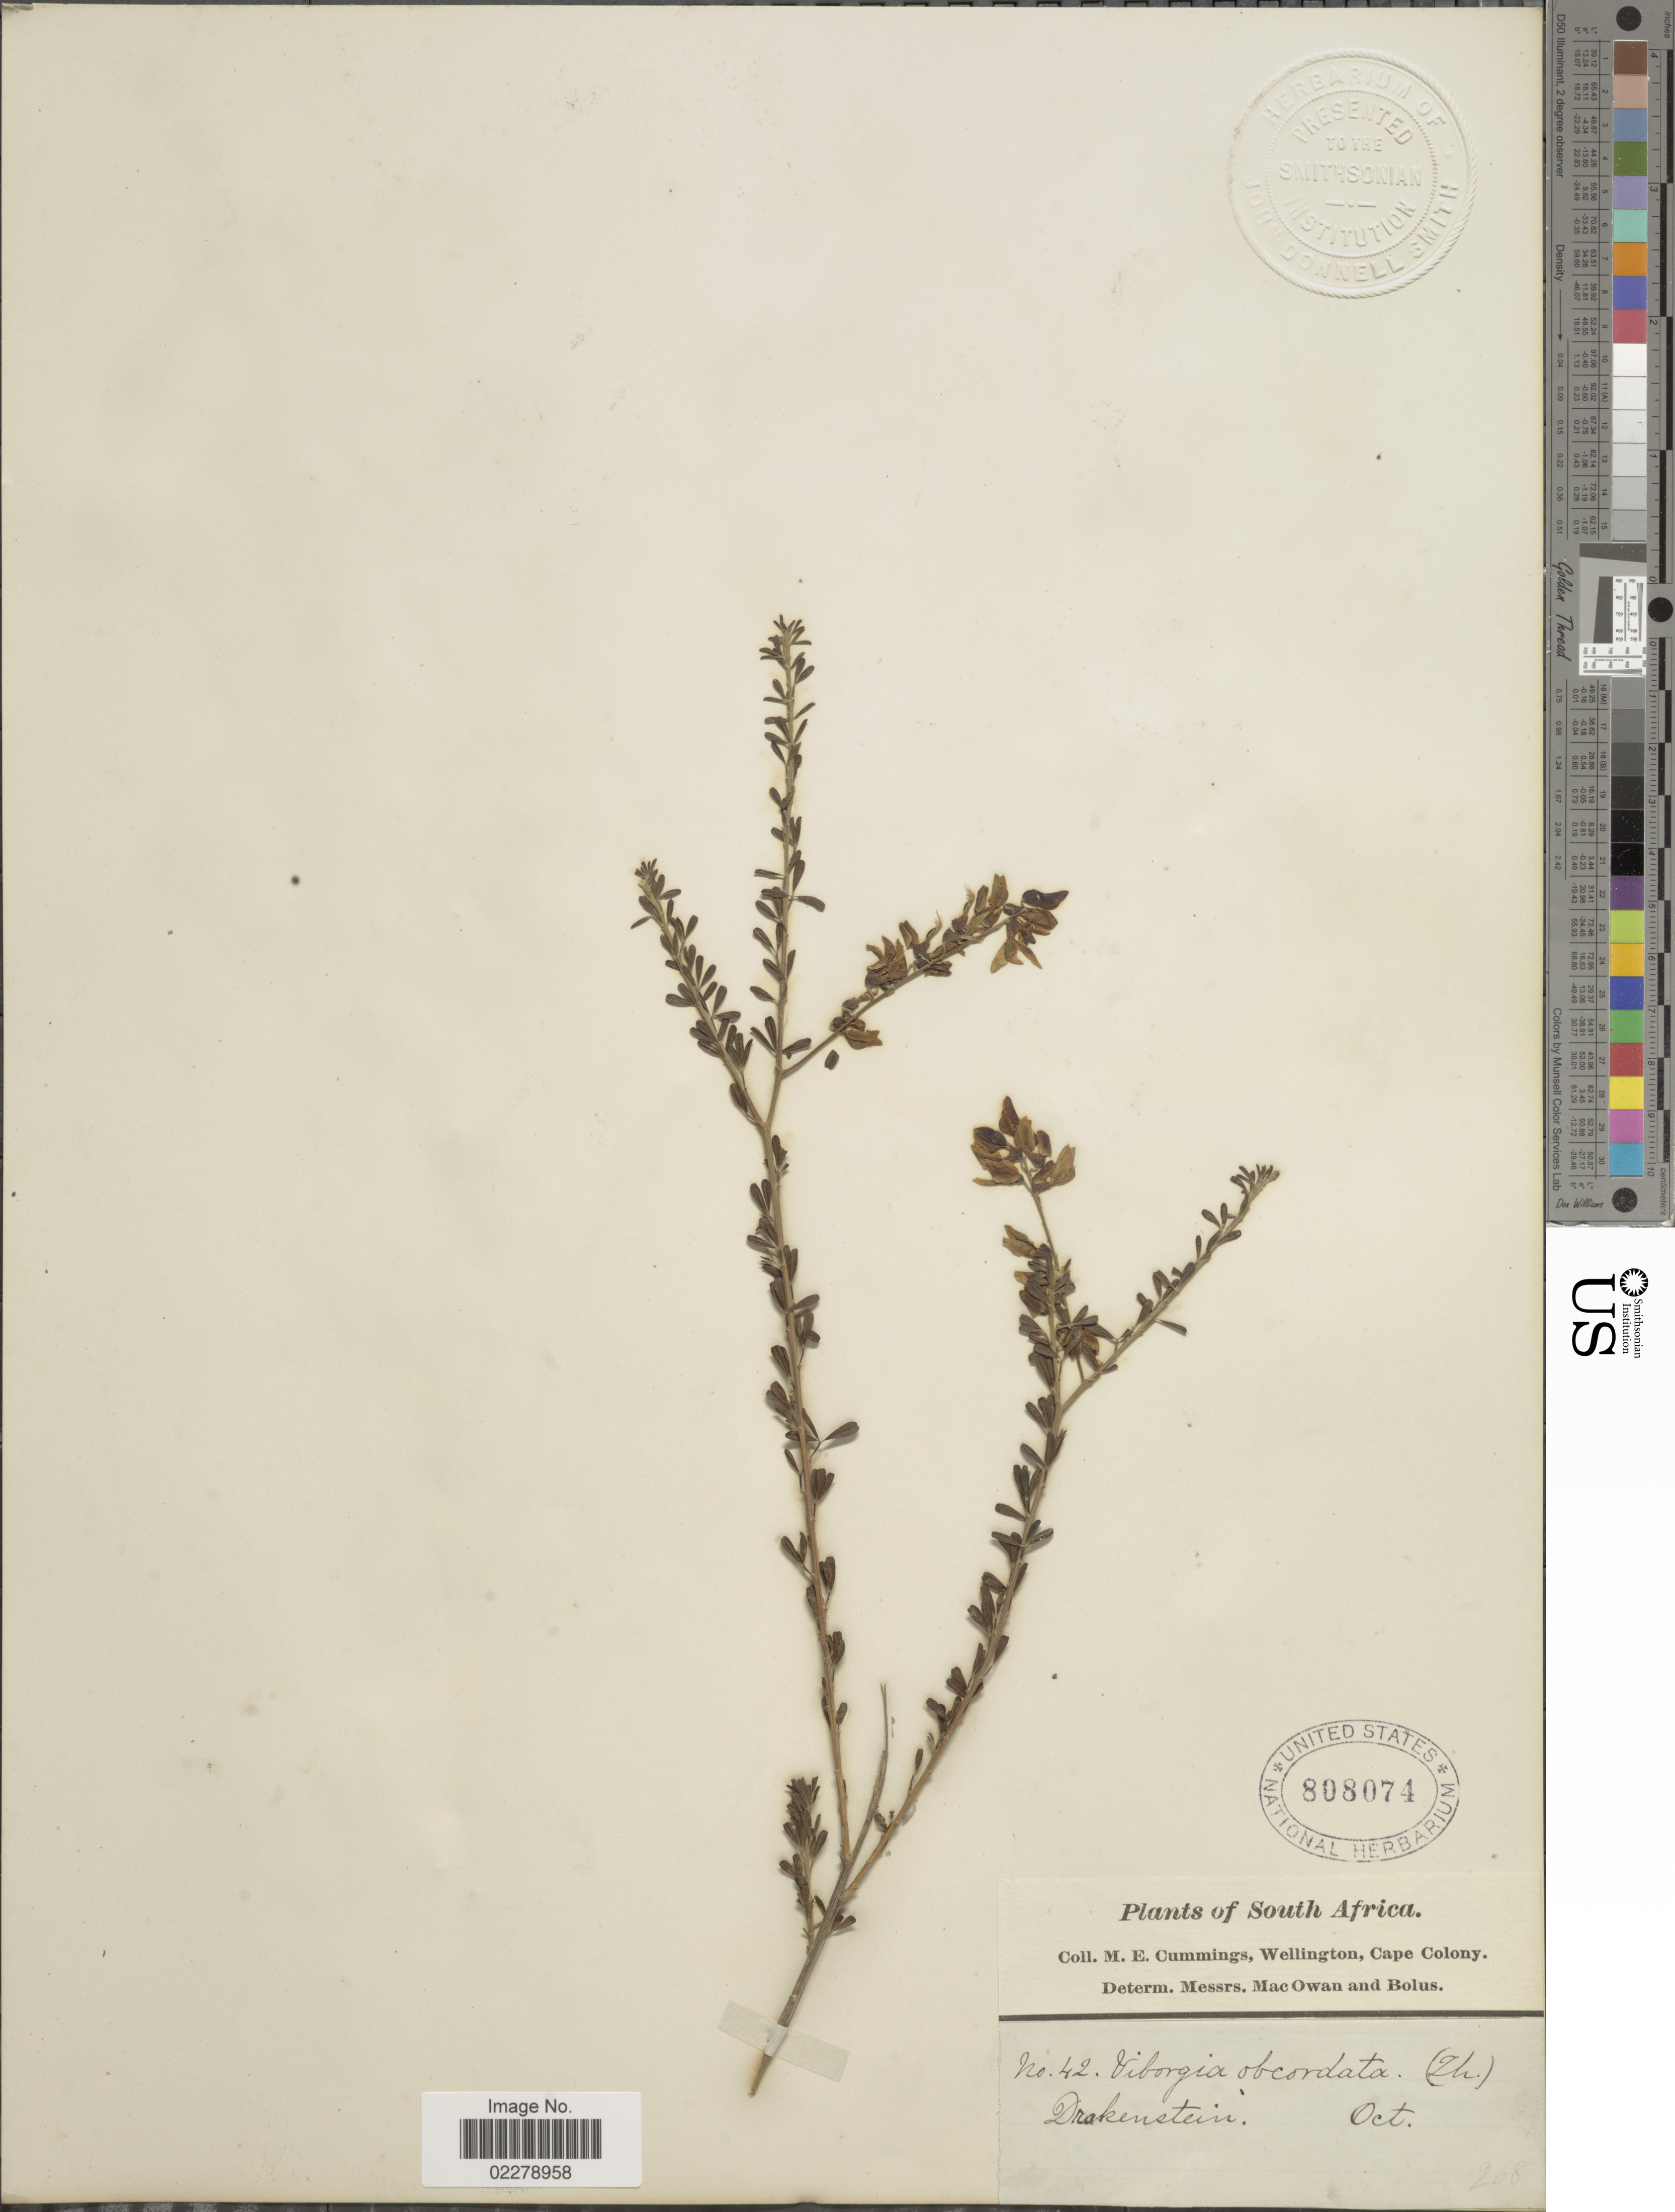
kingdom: Plantae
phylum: Tracheophyta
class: Magnoliopsida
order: Fabales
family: Fabaceae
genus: Wiborgia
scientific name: Wiborgia obcordata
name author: (P.J. Bergius) Thunb.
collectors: M. E. Cummings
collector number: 42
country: South Africa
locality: Drakenstein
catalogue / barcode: US 808074